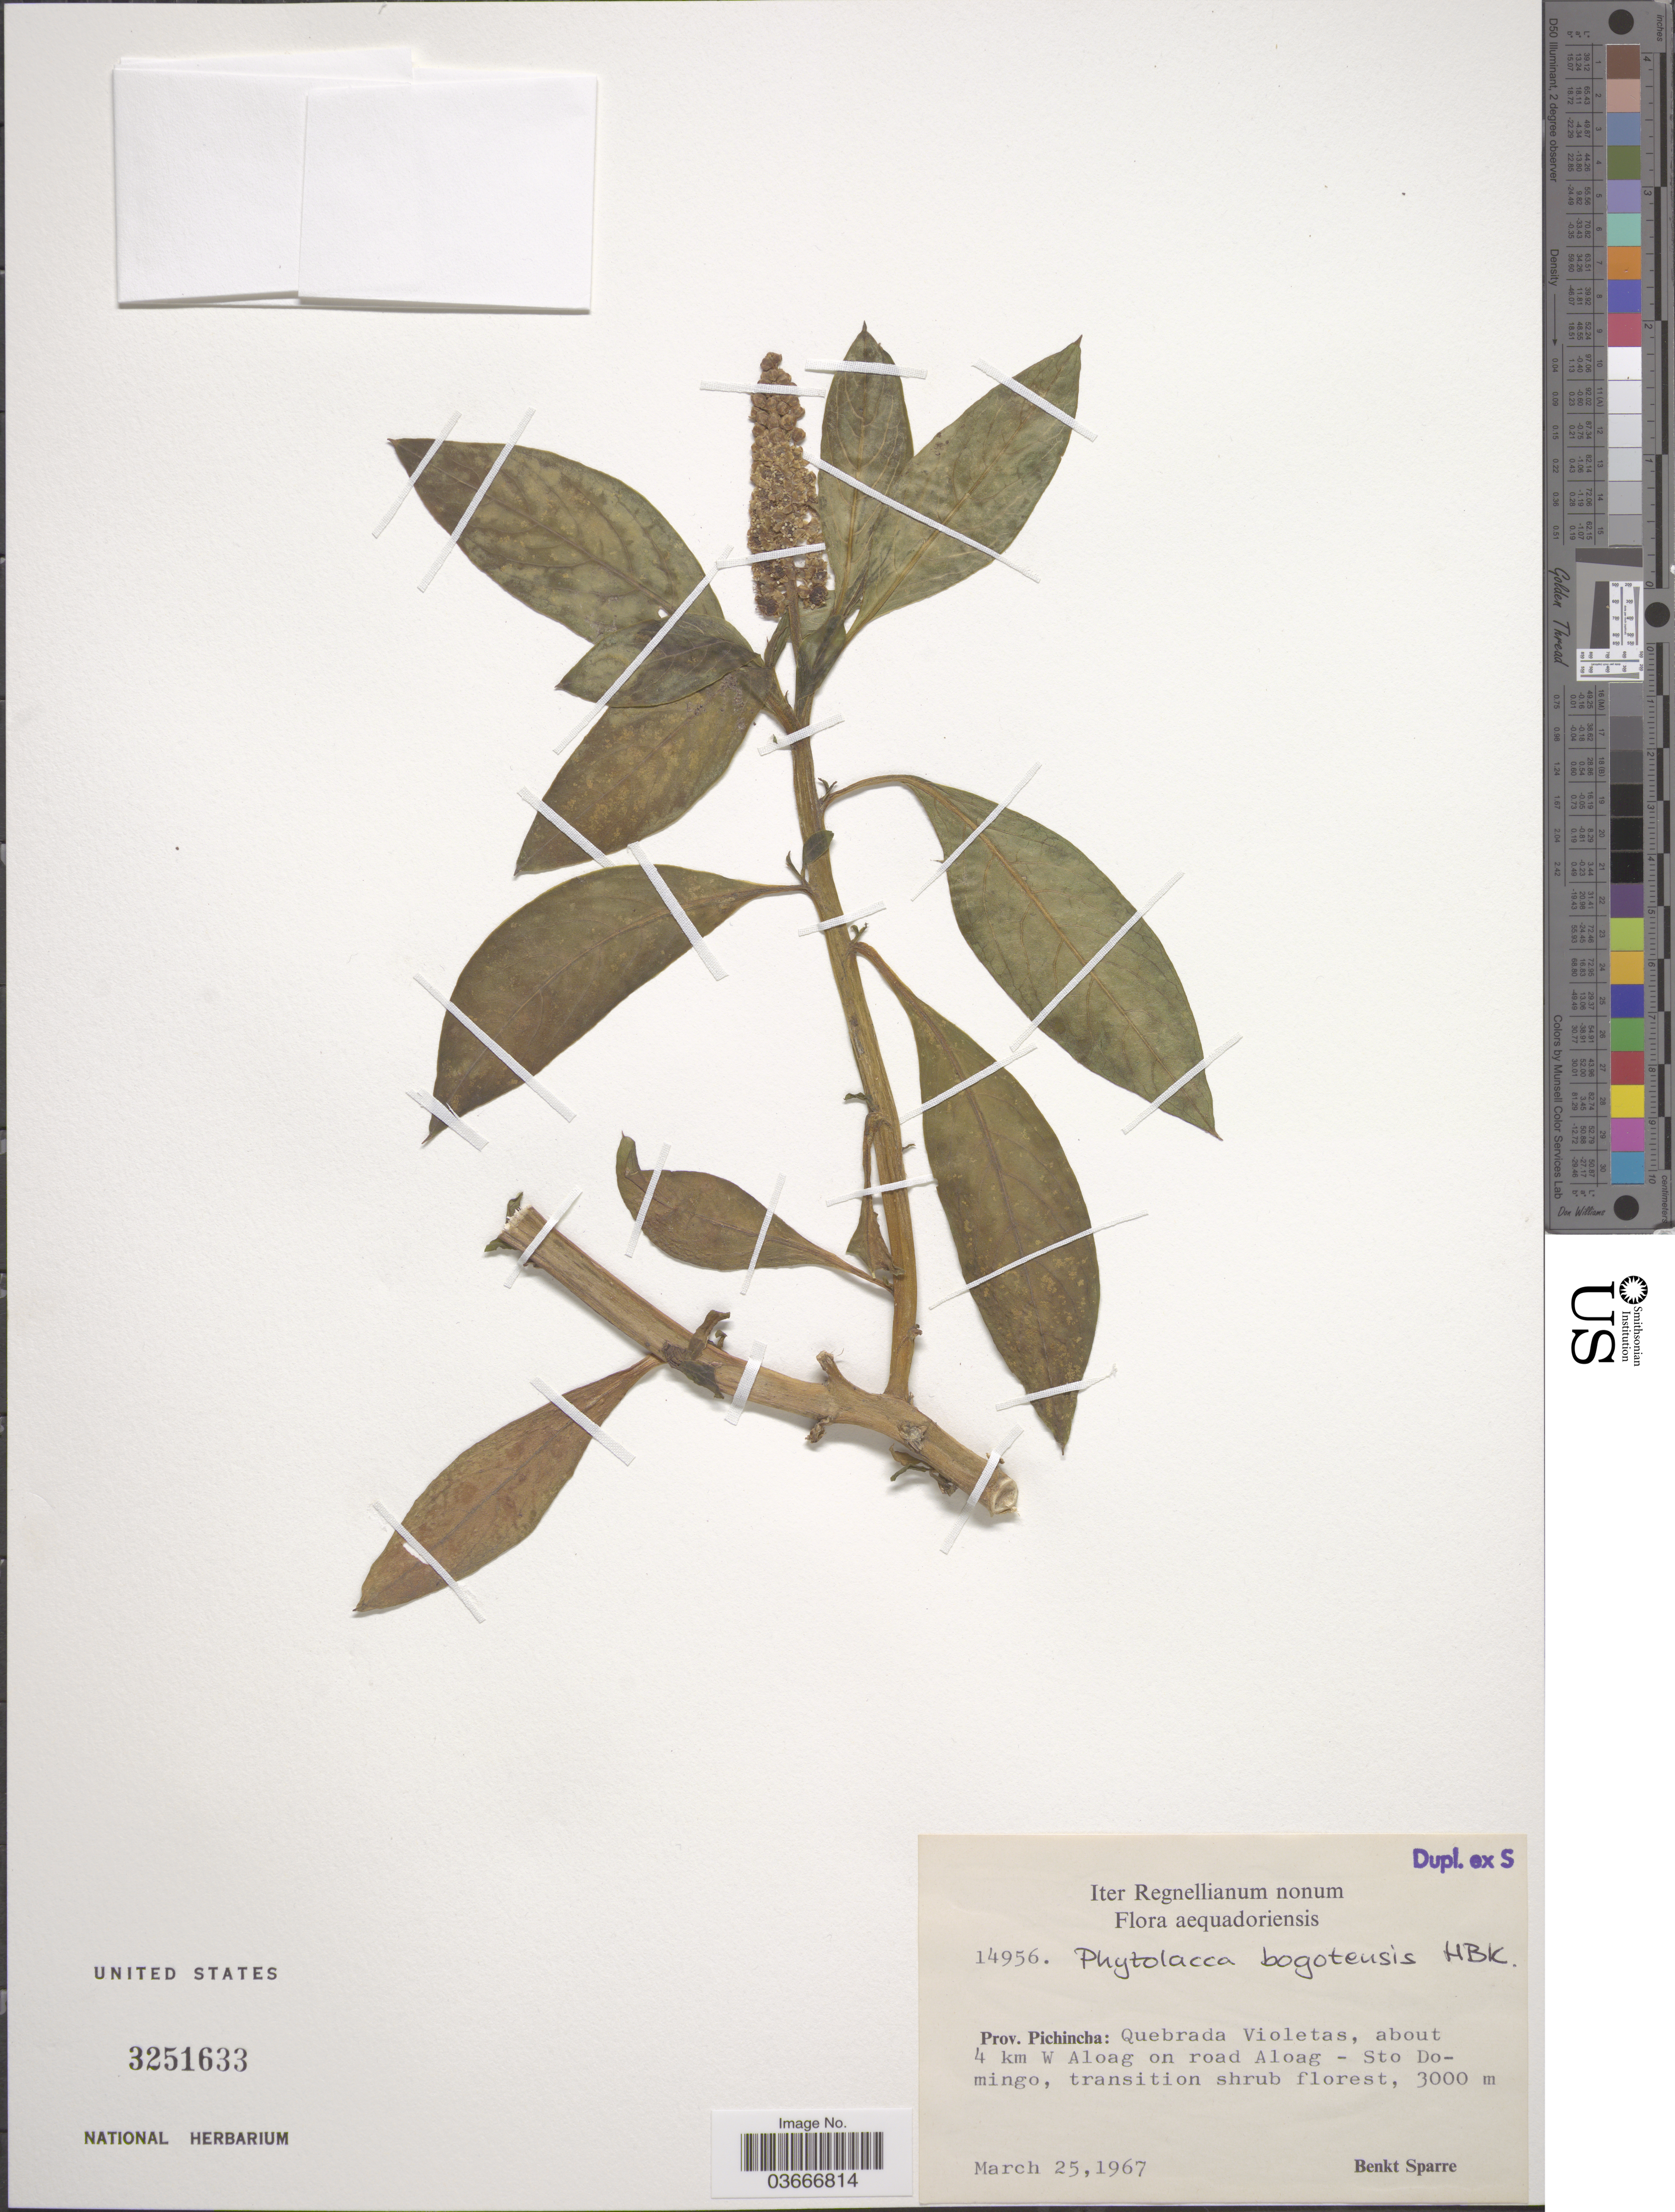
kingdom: Plantae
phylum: Tracheophyta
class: Magnoliopsida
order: Caryophyllales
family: Phytolaccaceae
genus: Phytolacca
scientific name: Phytolacca bogotensis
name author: Kunth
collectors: B. Sparre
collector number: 14956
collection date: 1967-03-25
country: Ecuador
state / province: Pichincha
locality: Quebrada Violetas, about 4 km W Aloag on road Aloag - Sto Domingo.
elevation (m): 3000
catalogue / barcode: US 3251633